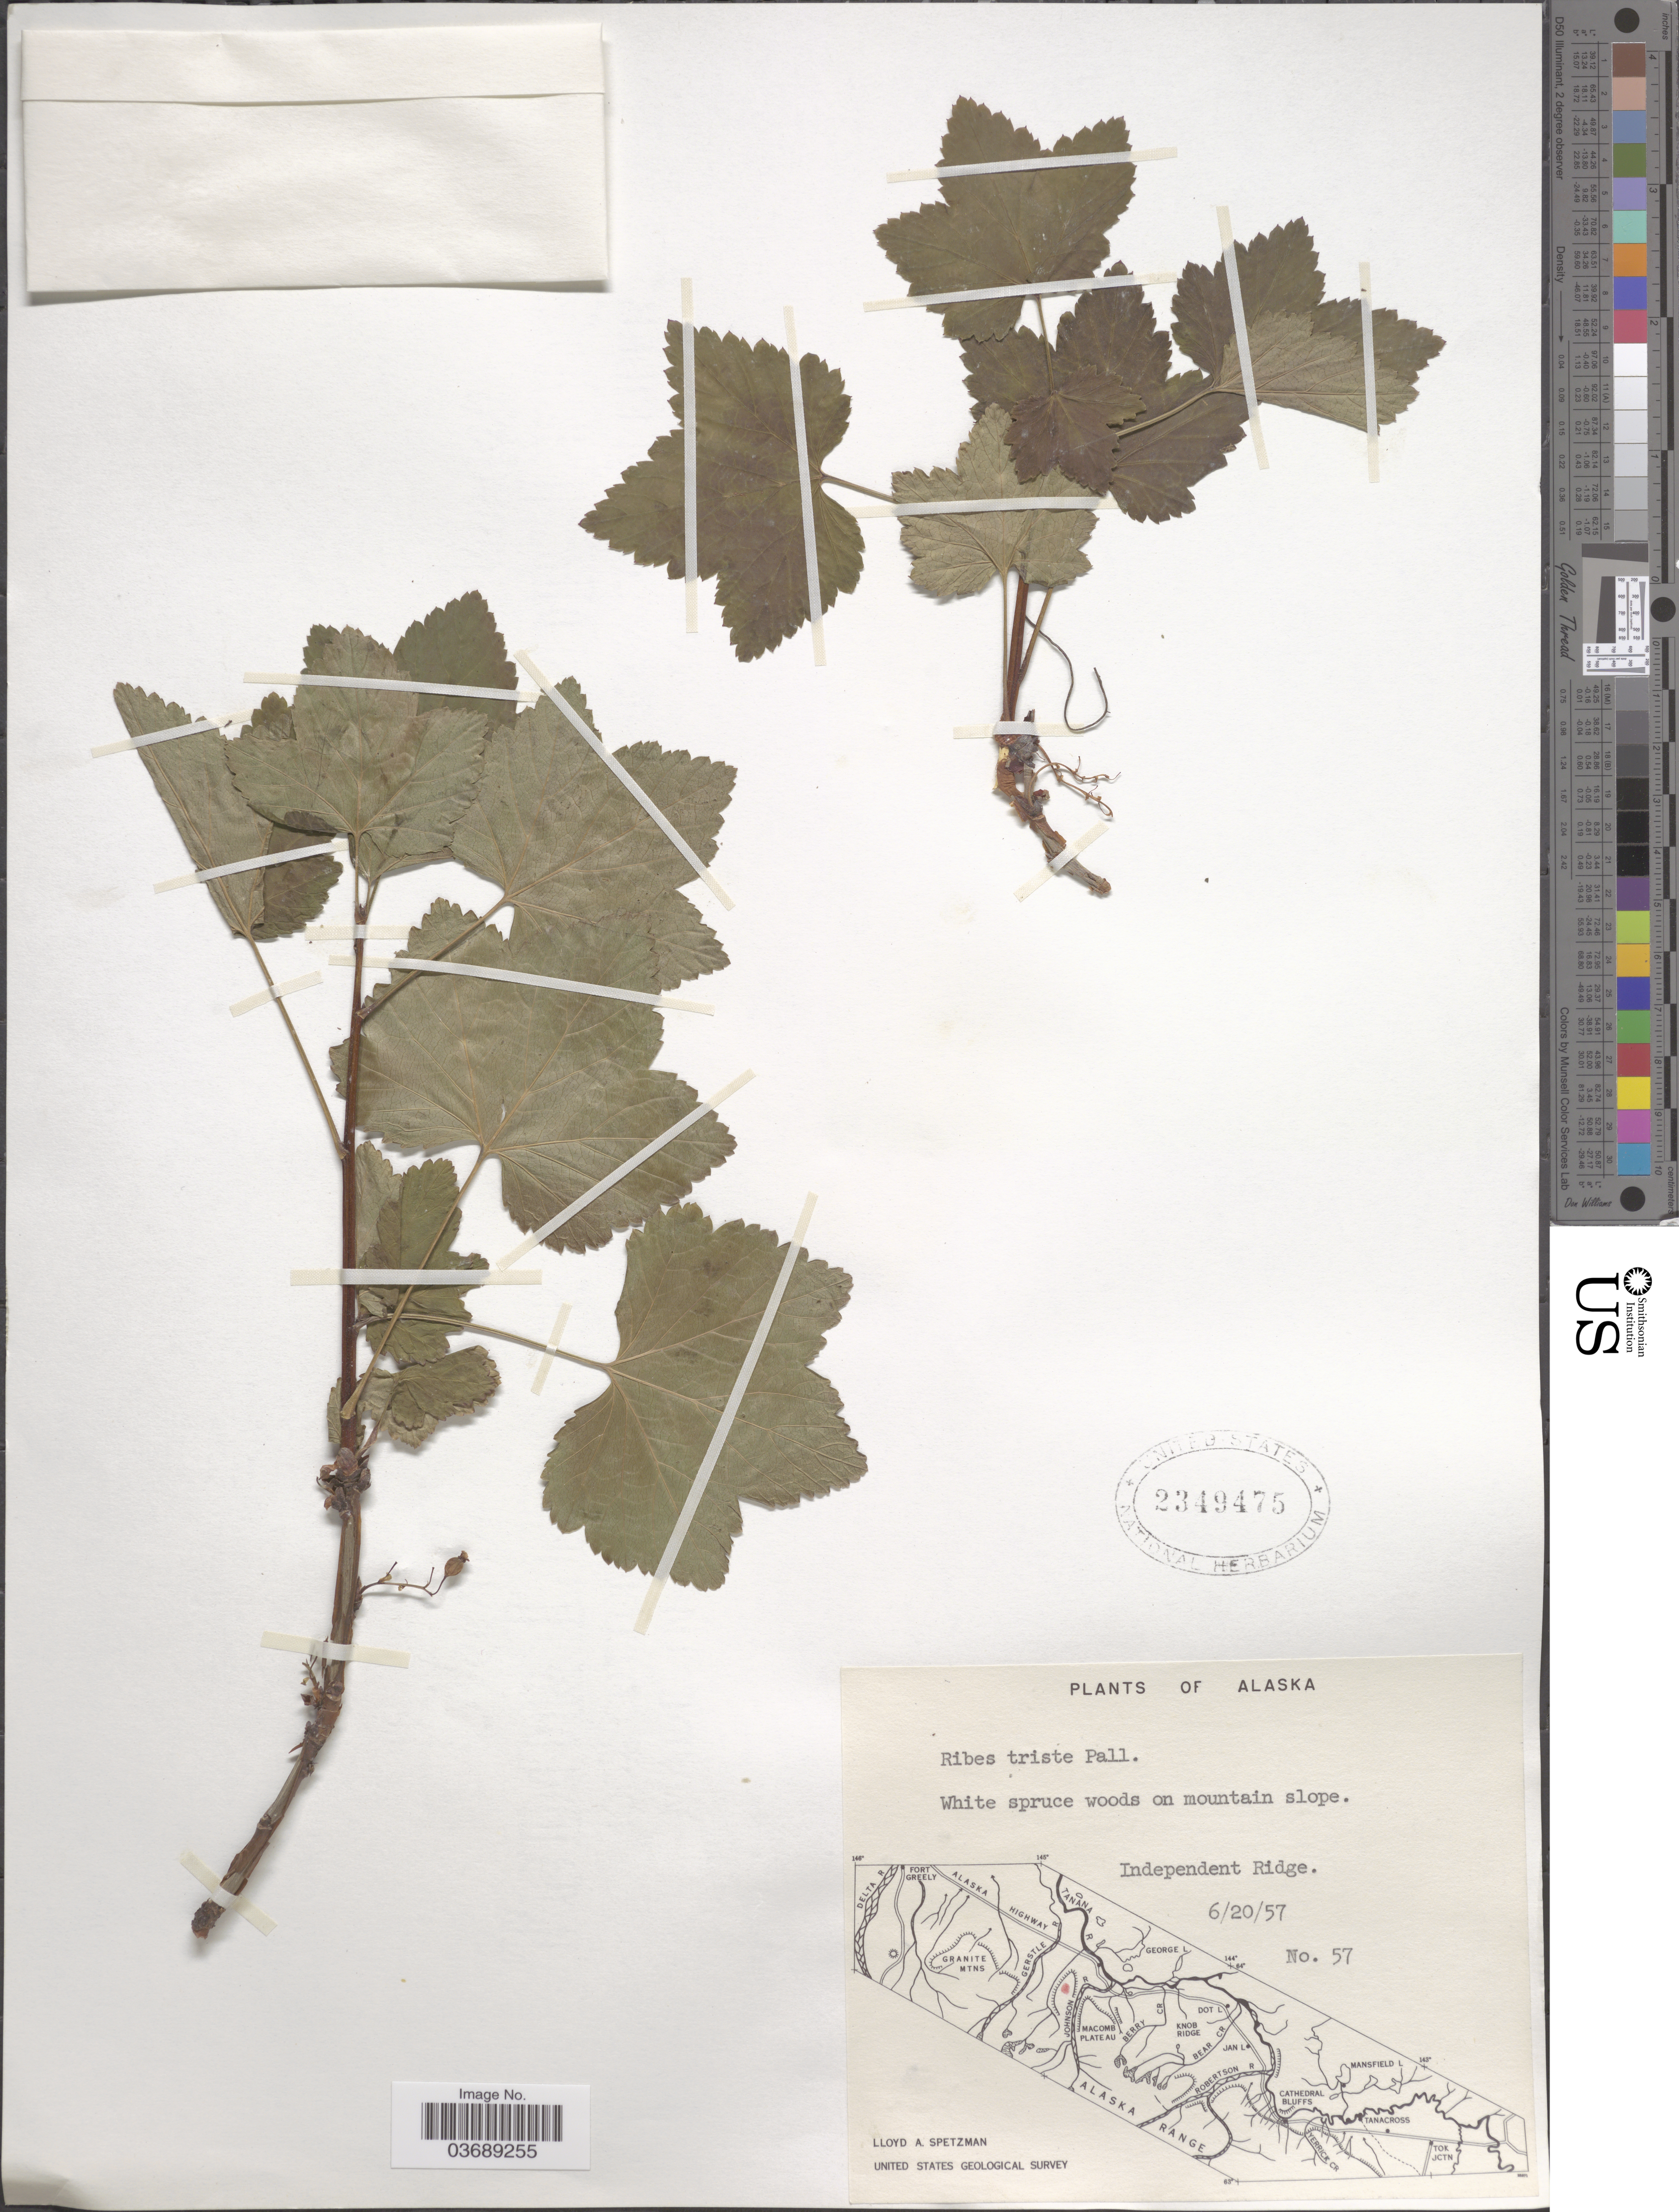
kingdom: Plantae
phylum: Tracheophyta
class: Magnoliopsida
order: Saxifragales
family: Grossulariaceae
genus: Ribes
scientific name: Ribes triste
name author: Pall.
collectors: L. Spetzman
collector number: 57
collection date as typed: Transcribed d/m/y: 20/6/57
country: United States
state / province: Alaska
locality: Independent Ridge.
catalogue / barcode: US 2349475